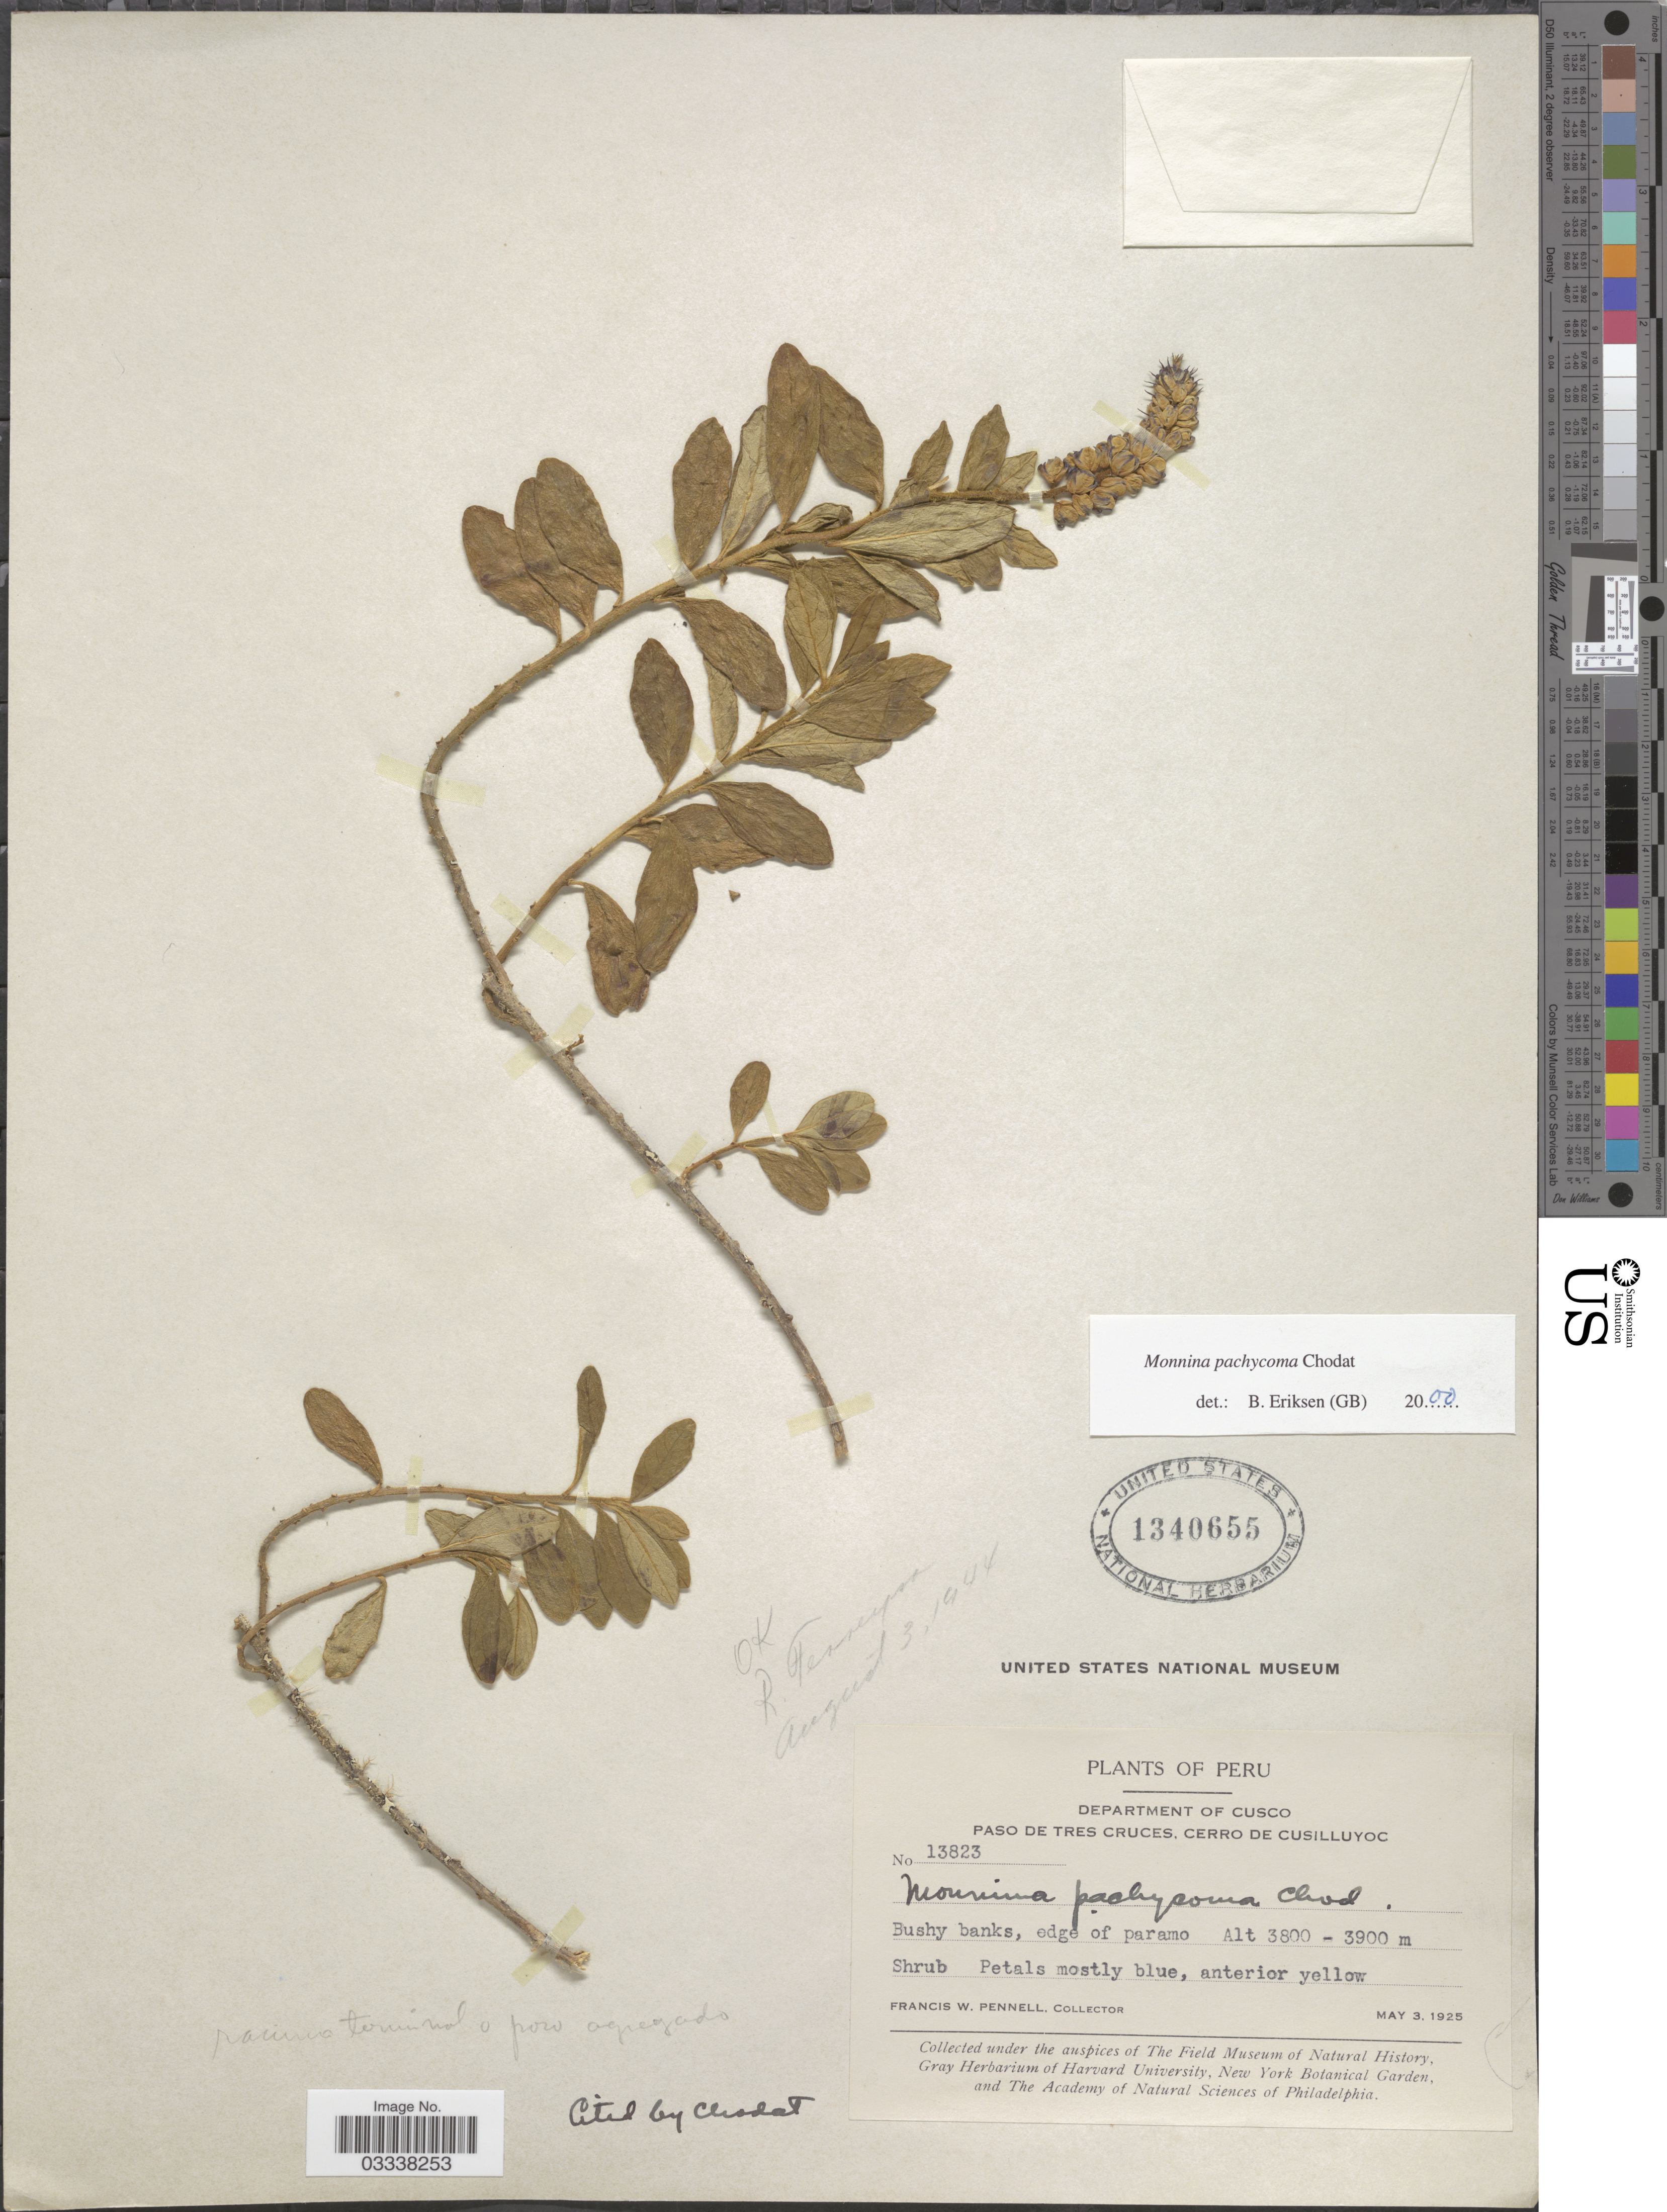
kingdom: Plantae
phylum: Tracheophyta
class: Magnoliopsida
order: Fabales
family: Polygalaceae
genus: Monnina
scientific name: Monnina pachycoma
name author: Chodat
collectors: F. W. Pennell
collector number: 13823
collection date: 1925-05-03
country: Peru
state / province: Cusco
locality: Department of Cusco. Paso de Tres Cruces, Cerro de Cusilluyoc.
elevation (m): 3800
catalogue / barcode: US 1340655